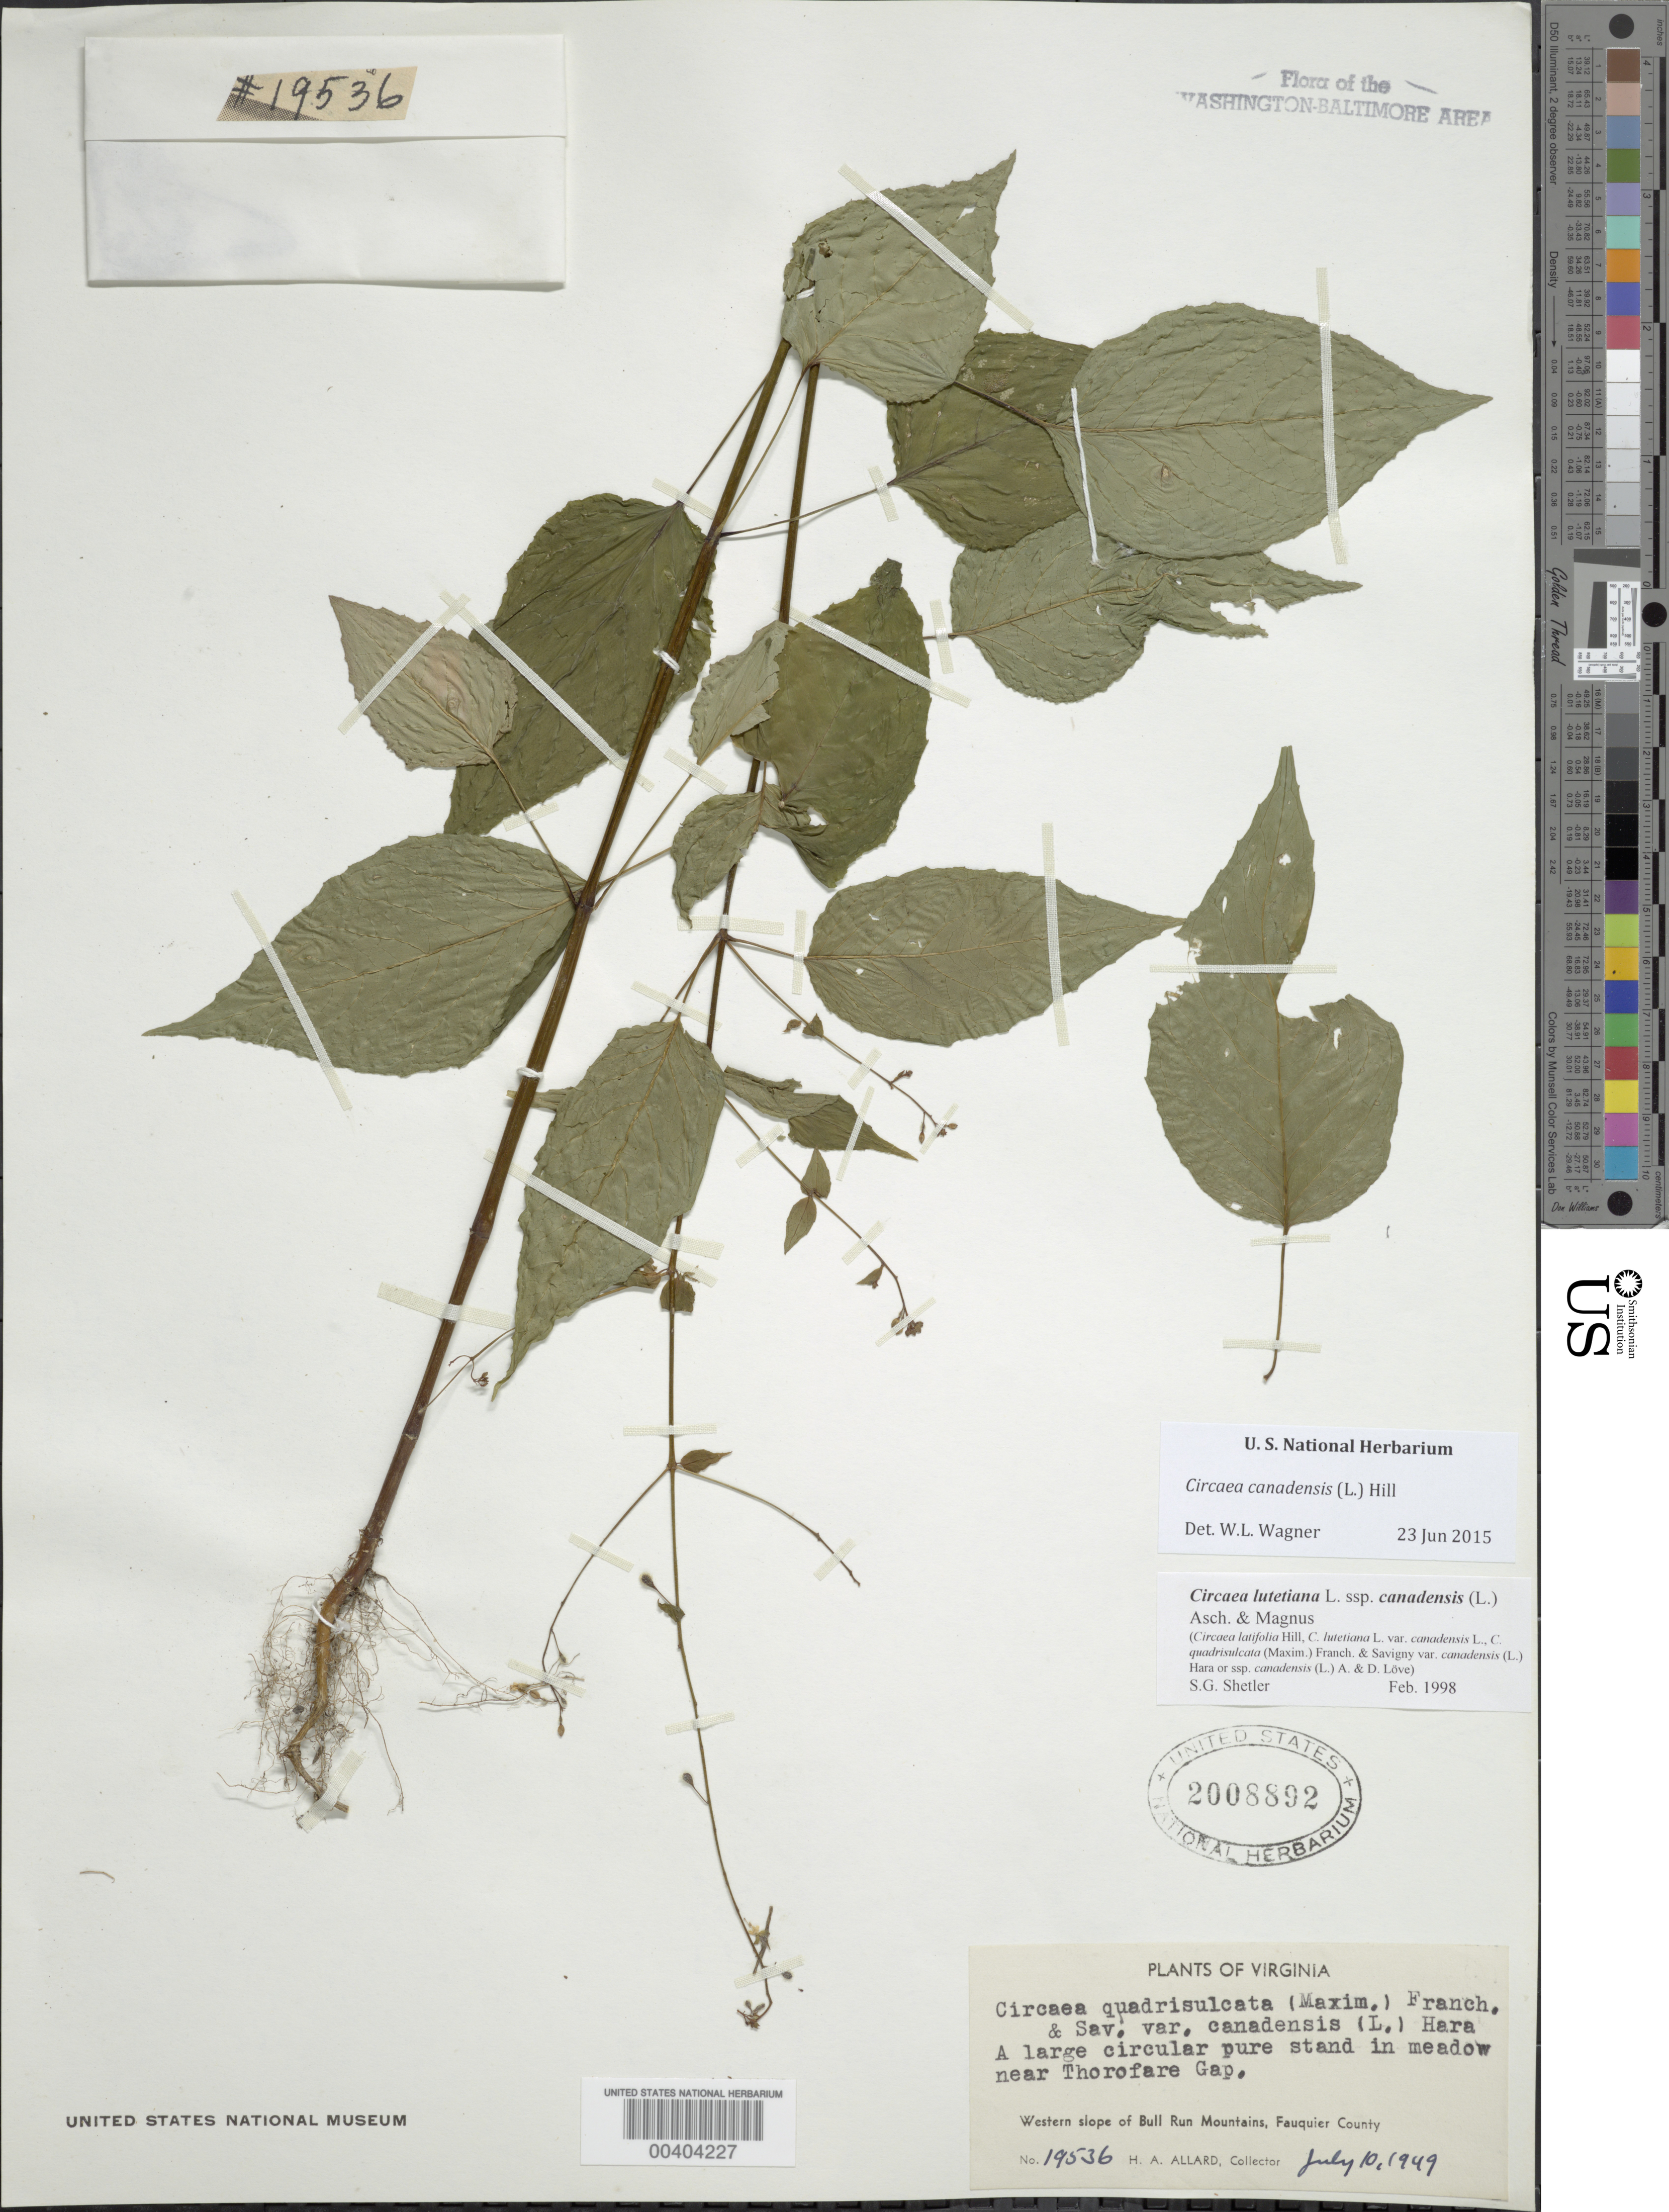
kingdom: Plantae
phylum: Tracheophyta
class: Magnoliopsida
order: Myrtales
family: Onagraceae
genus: Circaea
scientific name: Circaea canadensis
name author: (L.) Hill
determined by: Wagner, W. L., (BOT), Smithsonian Institution - National Museum of Natural History (UNITED STATES)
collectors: H. A. Allard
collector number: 19536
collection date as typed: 10 Jul 1949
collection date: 1949-07-10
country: United States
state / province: Virginia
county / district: Fauquier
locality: Near Thorofare Gap, western slope of Bull Run Mountains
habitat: Large circular pure stand in meadow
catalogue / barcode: US 2008892